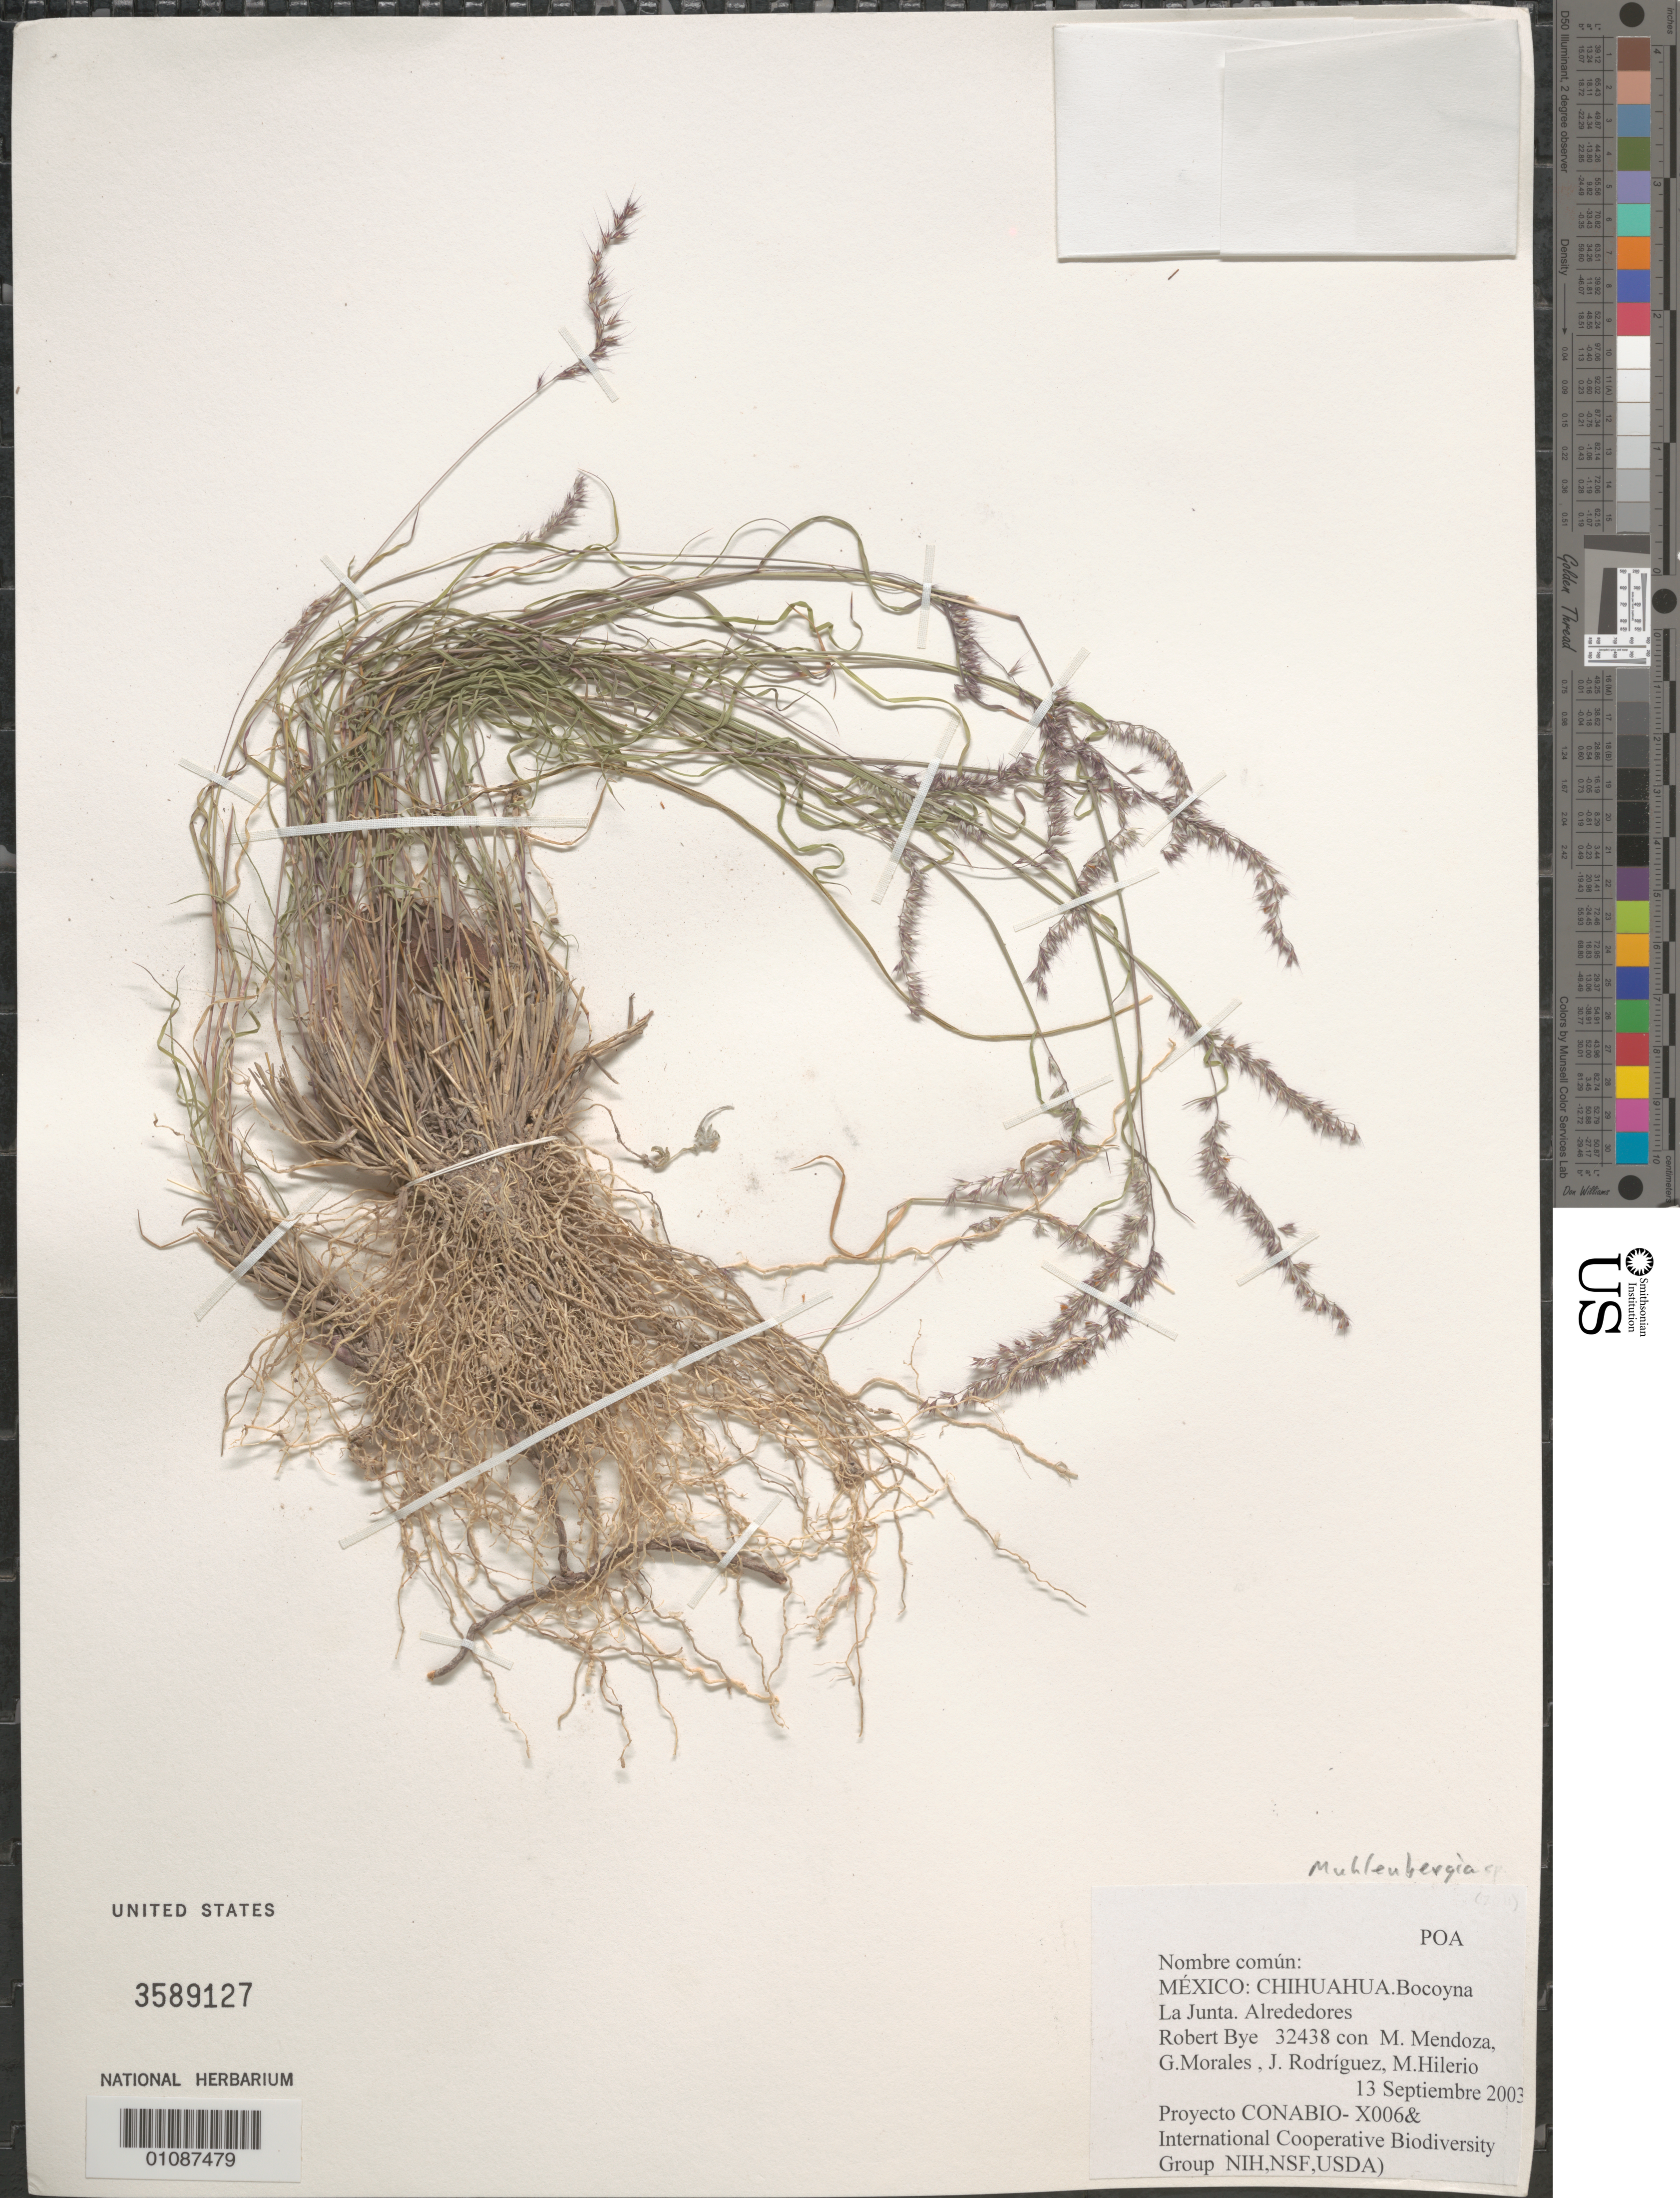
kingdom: Plantae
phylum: Tracheophyta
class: Liliopsida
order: Poales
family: Poaceae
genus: Muhlenbergia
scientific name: Muhlenbergia sp.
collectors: R. A. Bye, M. Mendoza Garcia, G. Morales, J. Rodríguez & M. Hilerio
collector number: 32438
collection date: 2003-09-13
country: Mexico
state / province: Chihuahua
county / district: Bocoyna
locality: La Junta, Alrededores.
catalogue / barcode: US 3589127